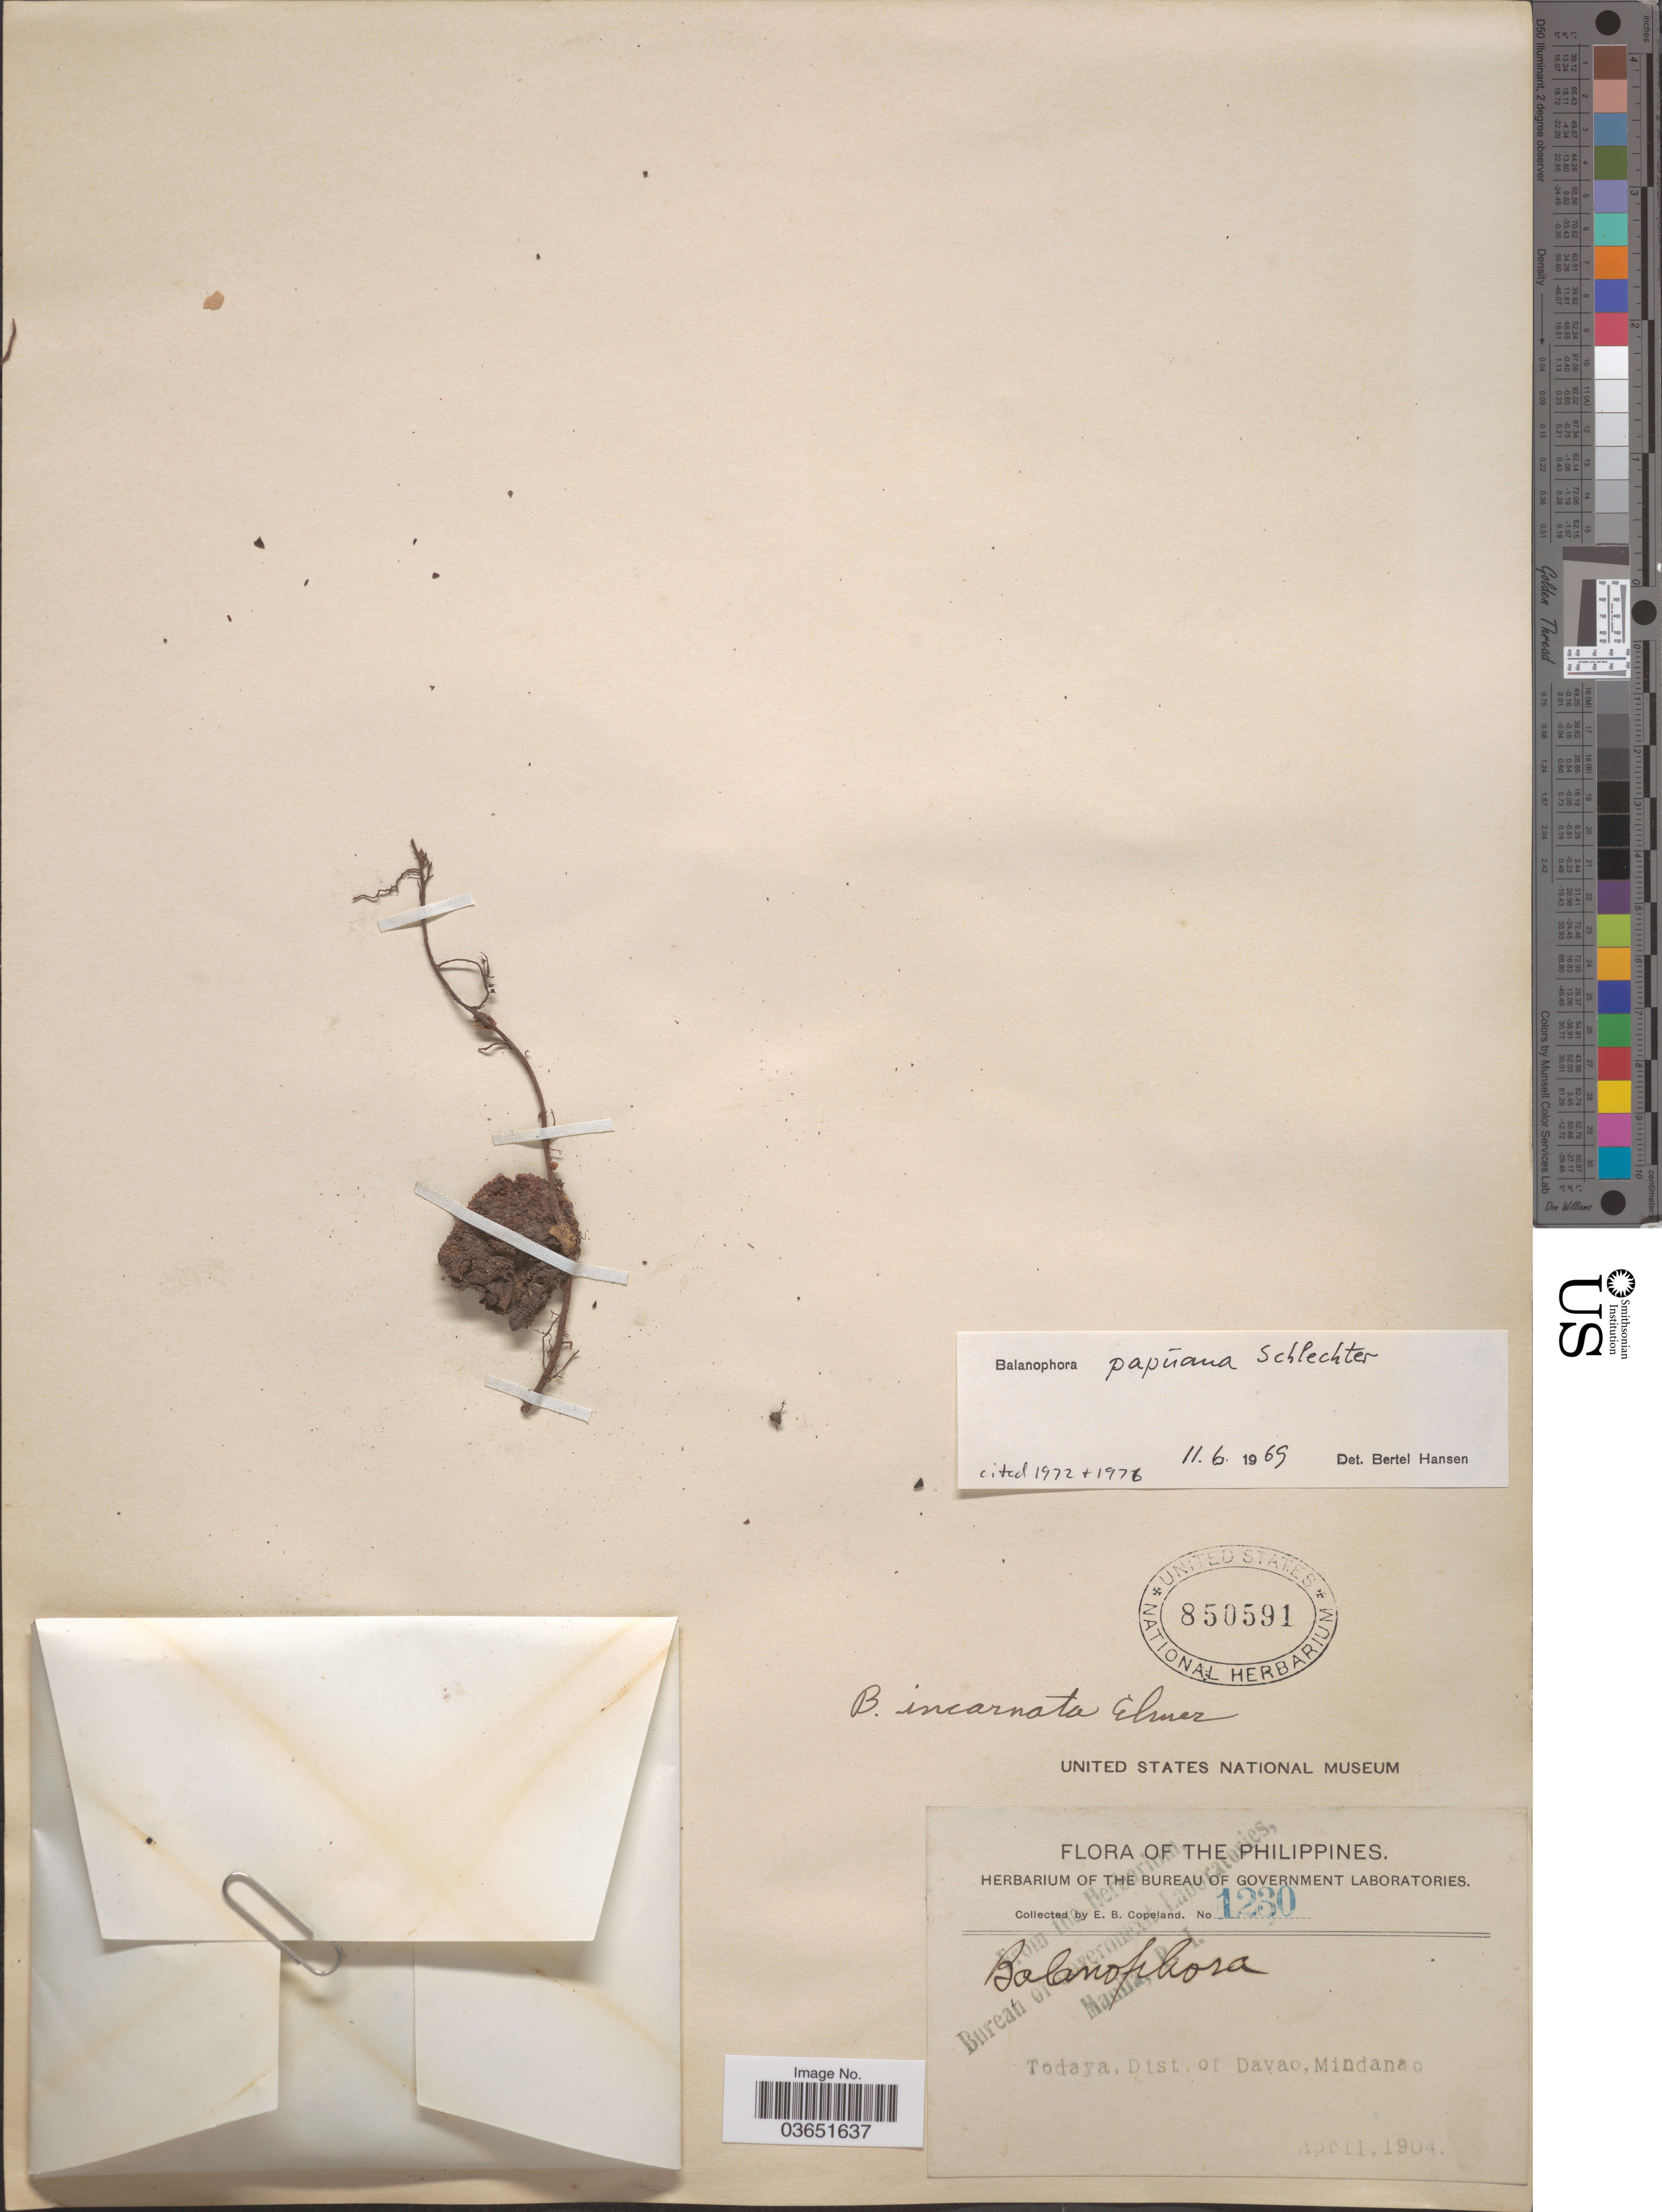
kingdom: Plantae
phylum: Tracheophyta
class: Magnoliopsida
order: Santalales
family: Balanophoraceae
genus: Balanophora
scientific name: Balanophora papuana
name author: Schltr.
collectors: E. B. Copeland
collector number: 1230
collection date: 1904-04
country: Philippines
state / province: Davao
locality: Todaya. Dist. of Davao, Mindanao.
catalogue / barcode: US 850591